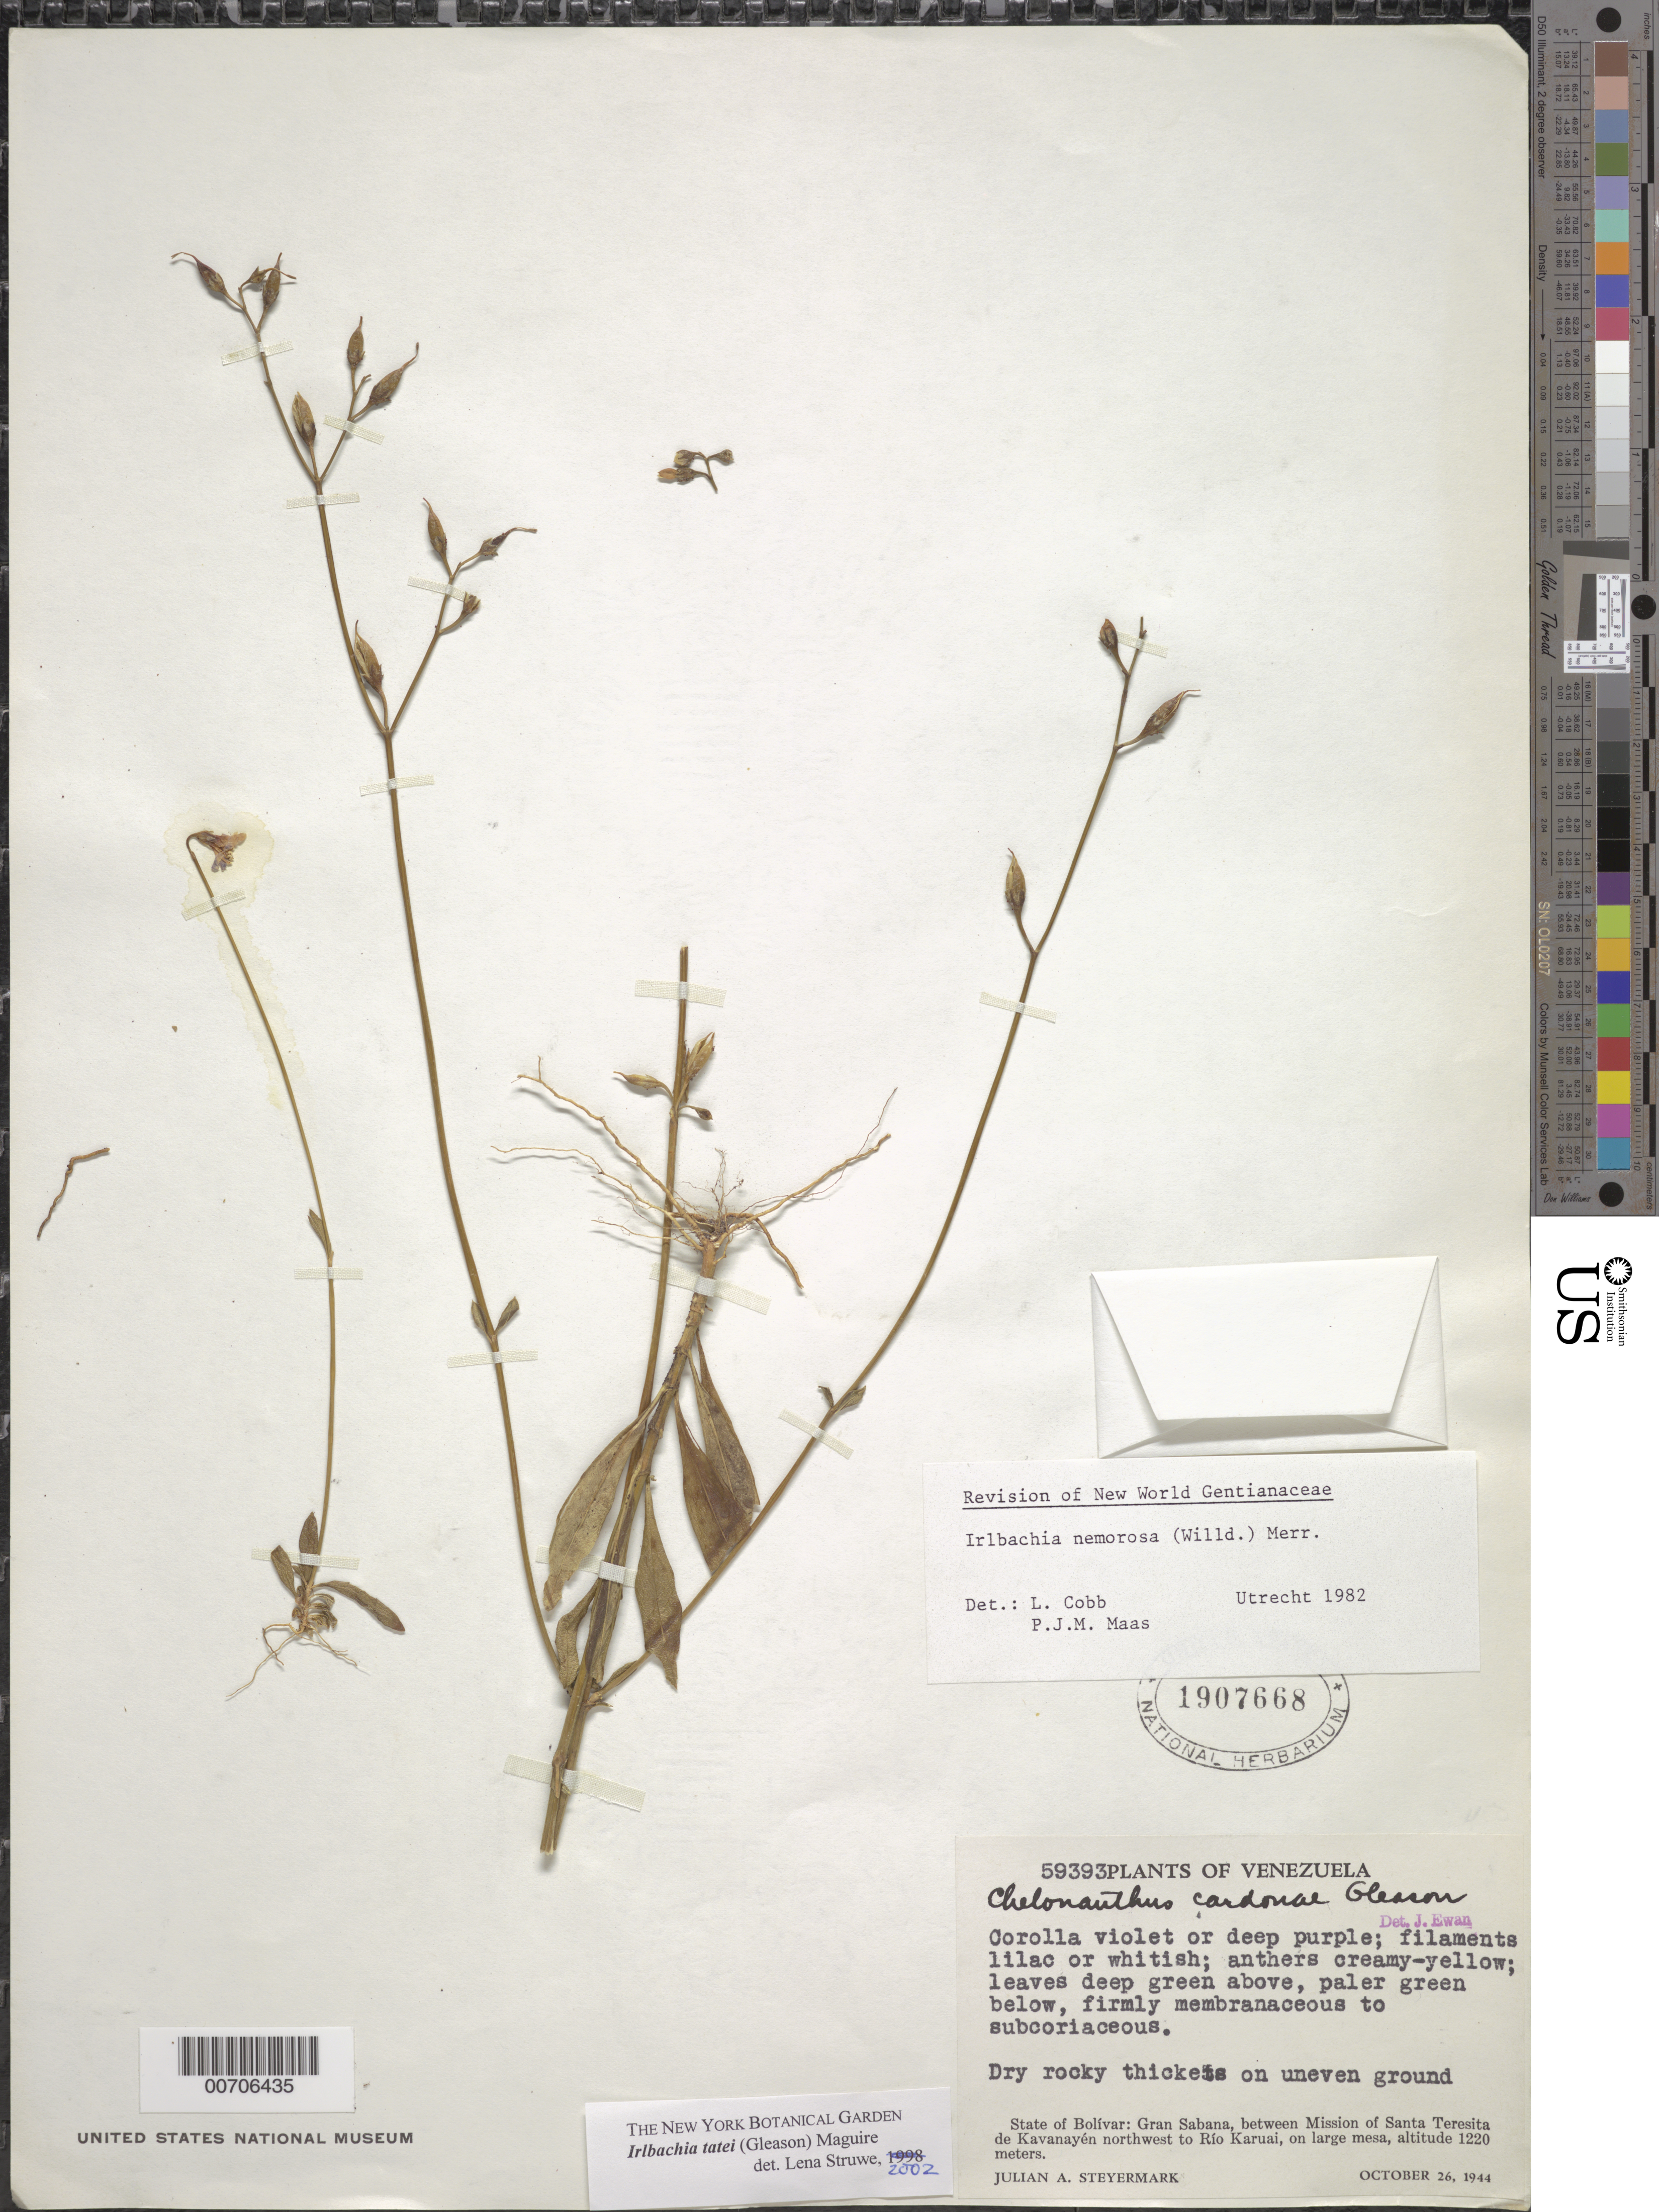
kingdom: Plantae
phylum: Tracheophyta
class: Magnoliopsida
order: Gentianales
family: Gentianaceae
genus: Irlbachia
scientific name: Irlbachia tatei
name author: (Gleason) Maguire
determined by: Struwe, L.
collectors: J. Steyermark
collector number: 59393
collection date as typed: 25-Oct-44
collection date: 1944-10-25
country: Venezuela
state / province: Bolívar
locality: Gran Sabana, between Mission of Santa Teresita de Kavanayén NW to Río Karuai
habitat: Dry rocky thickets on uneven ground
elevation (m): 1220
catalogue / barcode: US 1907668